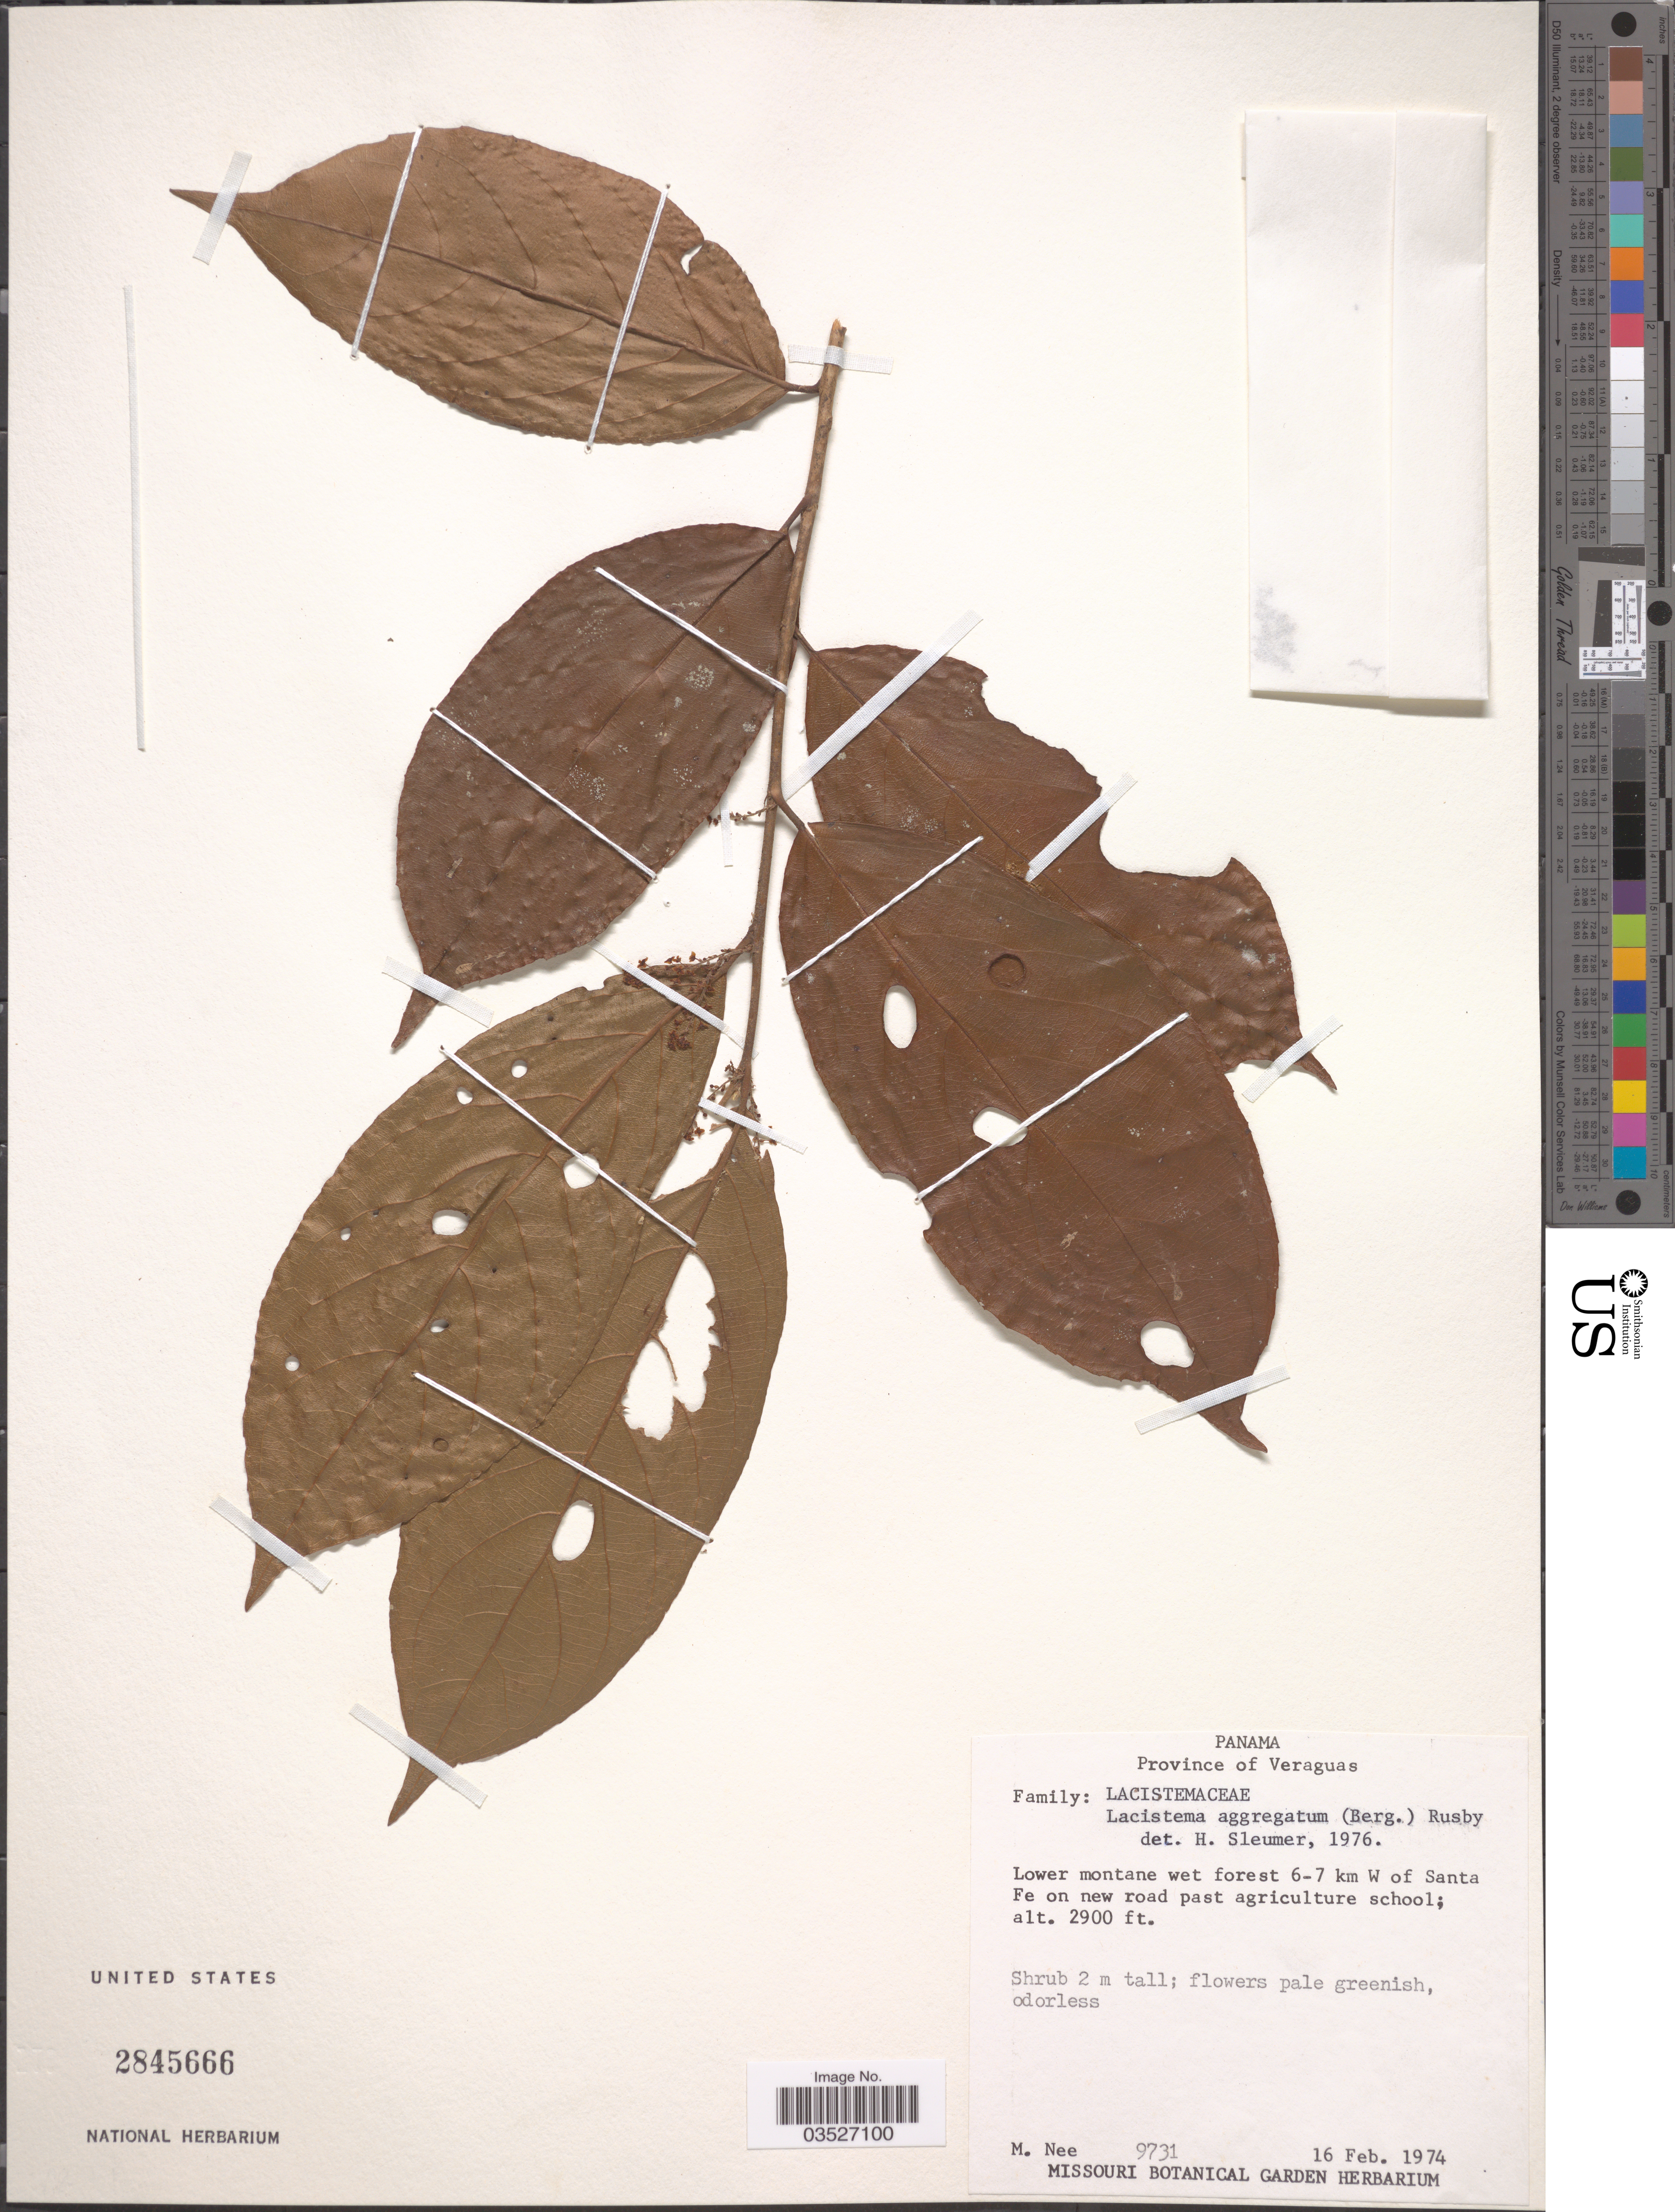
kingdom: Plantae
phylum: Tracheophyta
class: Magnoliopsida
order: Malpighiales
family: Lacistemataceae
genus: Lacistema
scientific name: Lacistema aggregatum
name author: (P.J. Bergius) Rusby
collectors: M. Nee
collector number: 9731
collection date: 1974-02-16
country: Panama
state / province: Veraguas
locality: Lower montane wet forest 6-7 km W of Santa Fe on new road past agriculture school.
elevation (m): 884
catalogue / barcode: US 2845666